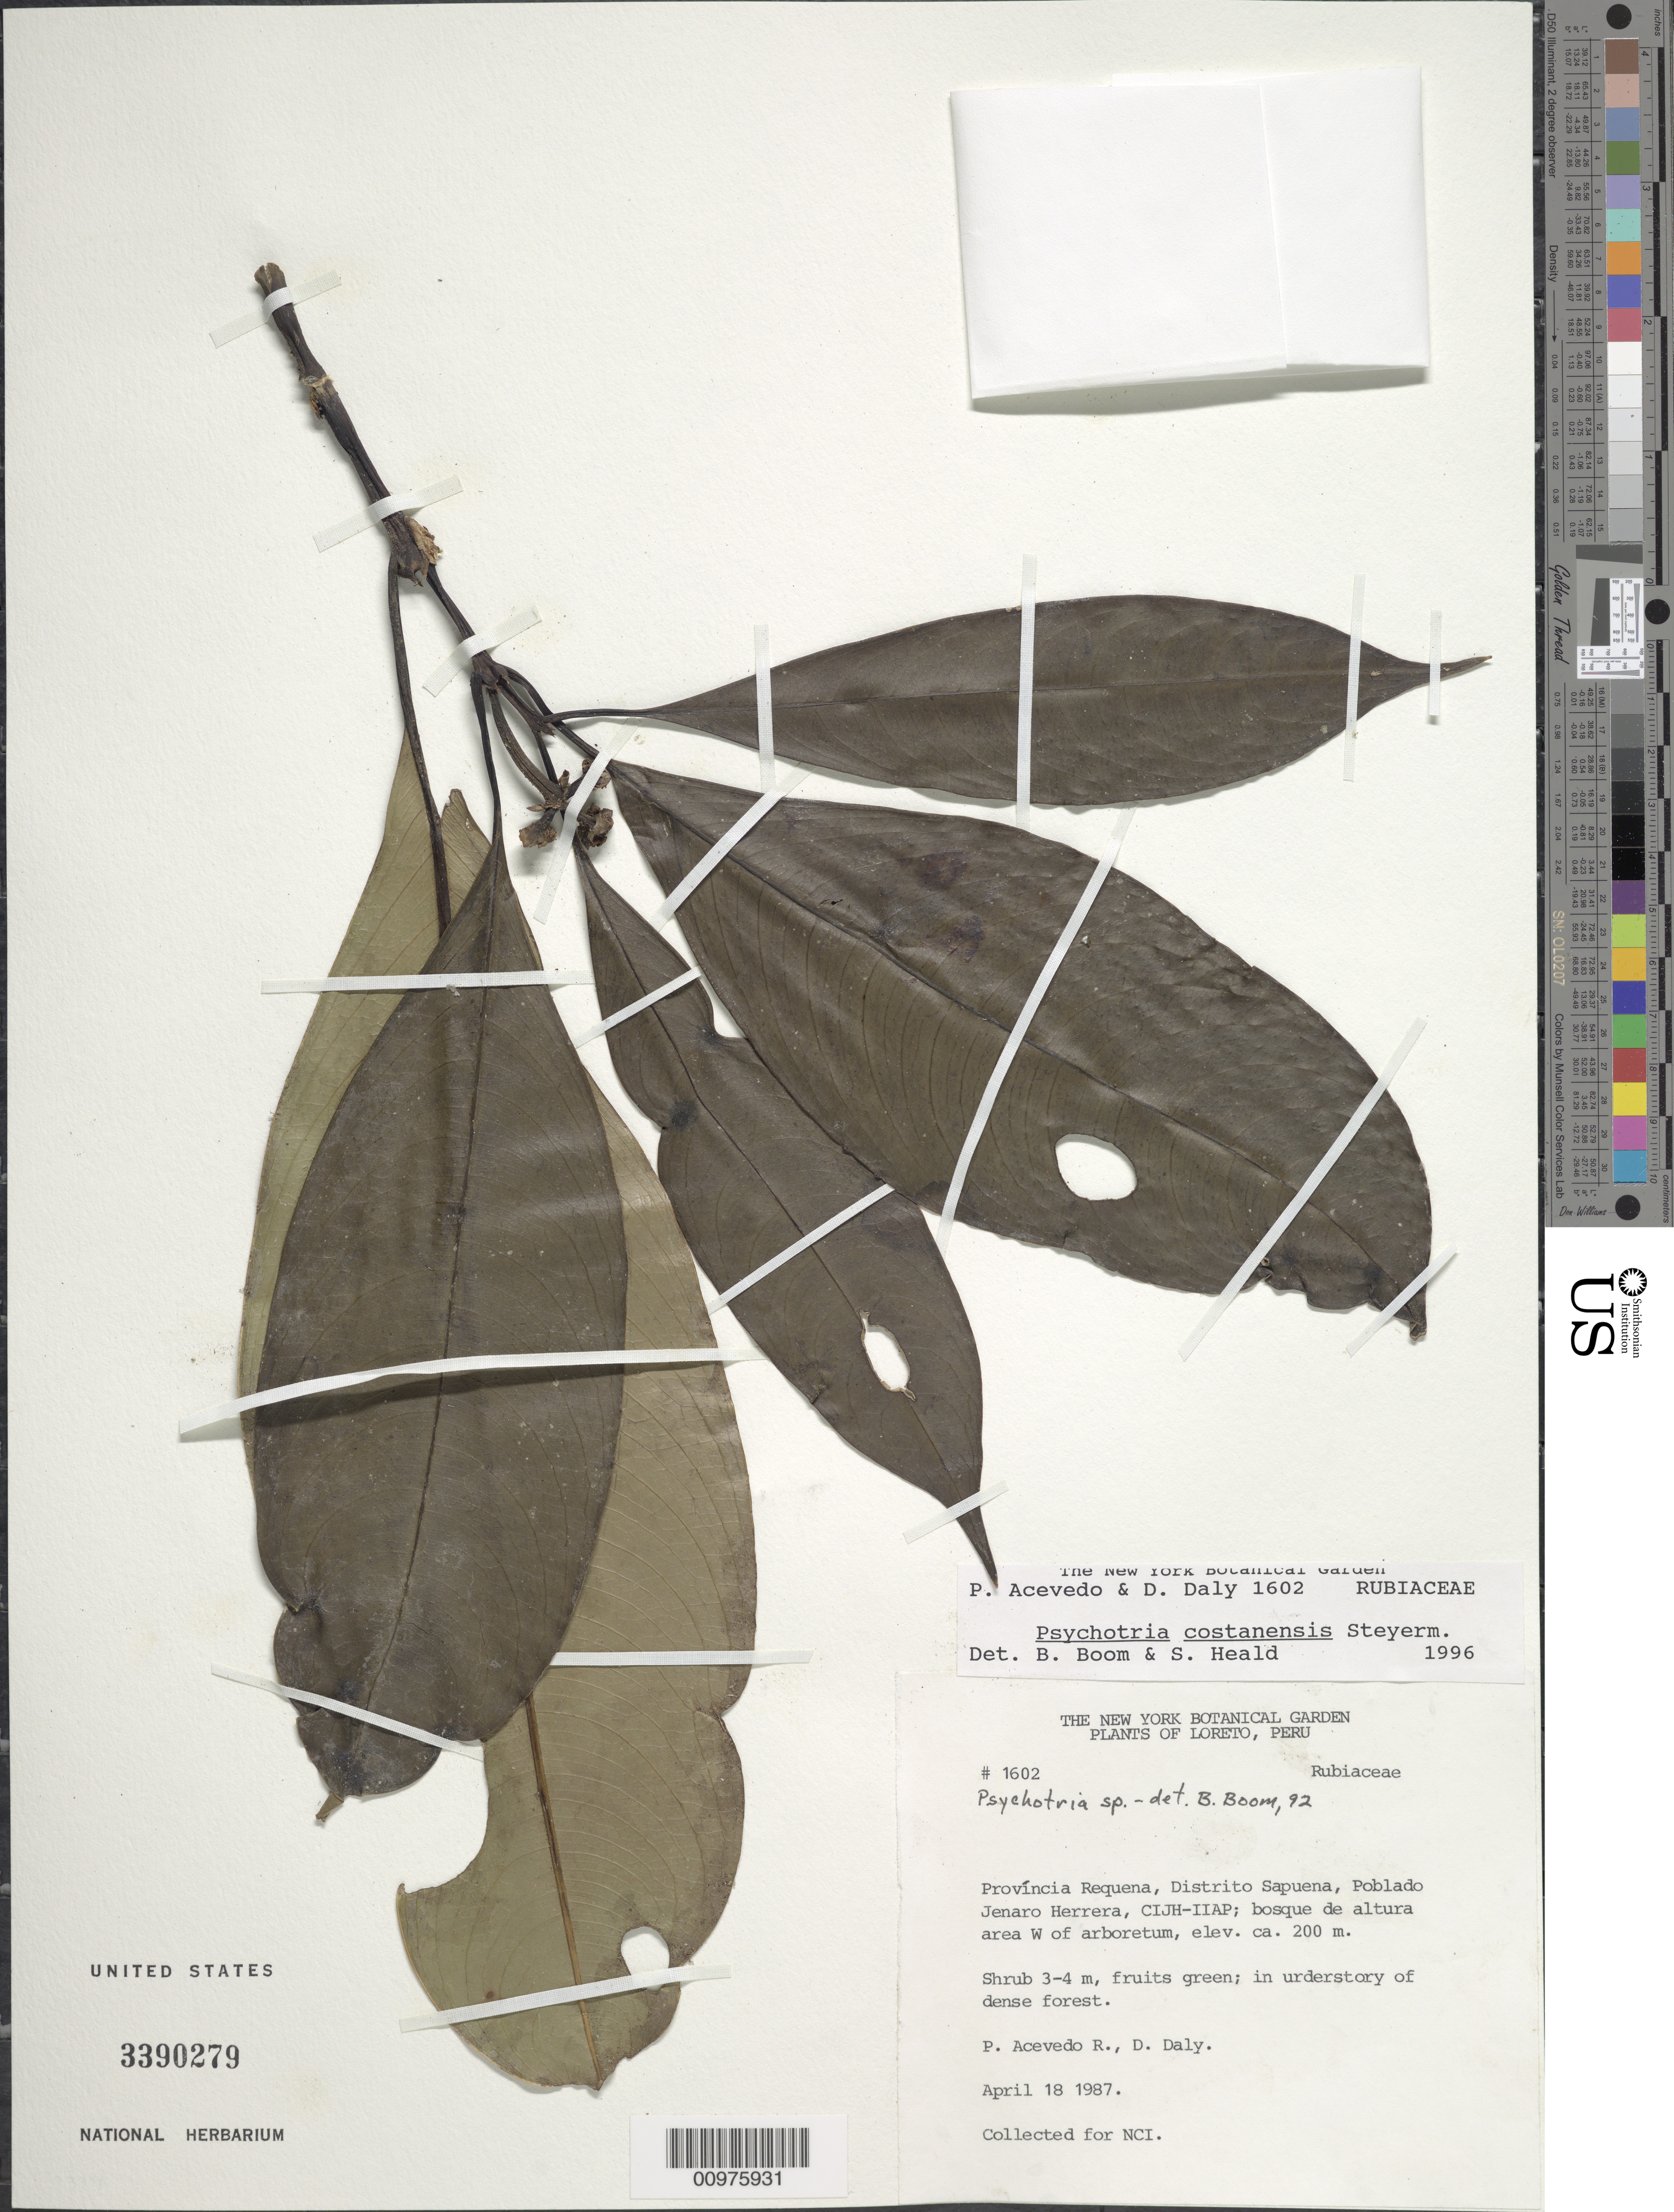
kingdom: Plantae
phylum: Tracheophyta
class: Magnoliopsida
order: Gentianales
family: Rubiaceae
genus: Psychotria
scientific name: Psychotria costanensis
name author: Steyerm.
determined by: Boom, B. M.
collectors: P. Acevedo-Rodr. & D. C. Daly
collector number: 1602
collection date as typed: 18 Apr 1987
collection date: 1987-04-18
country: Peru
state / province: Loreto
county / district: Requena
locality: Loreto; Prov. Requena; Dist. Sapuena; Cano Ericagua.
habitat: En sotobosque; bosque denso.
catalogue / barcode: US 3390279